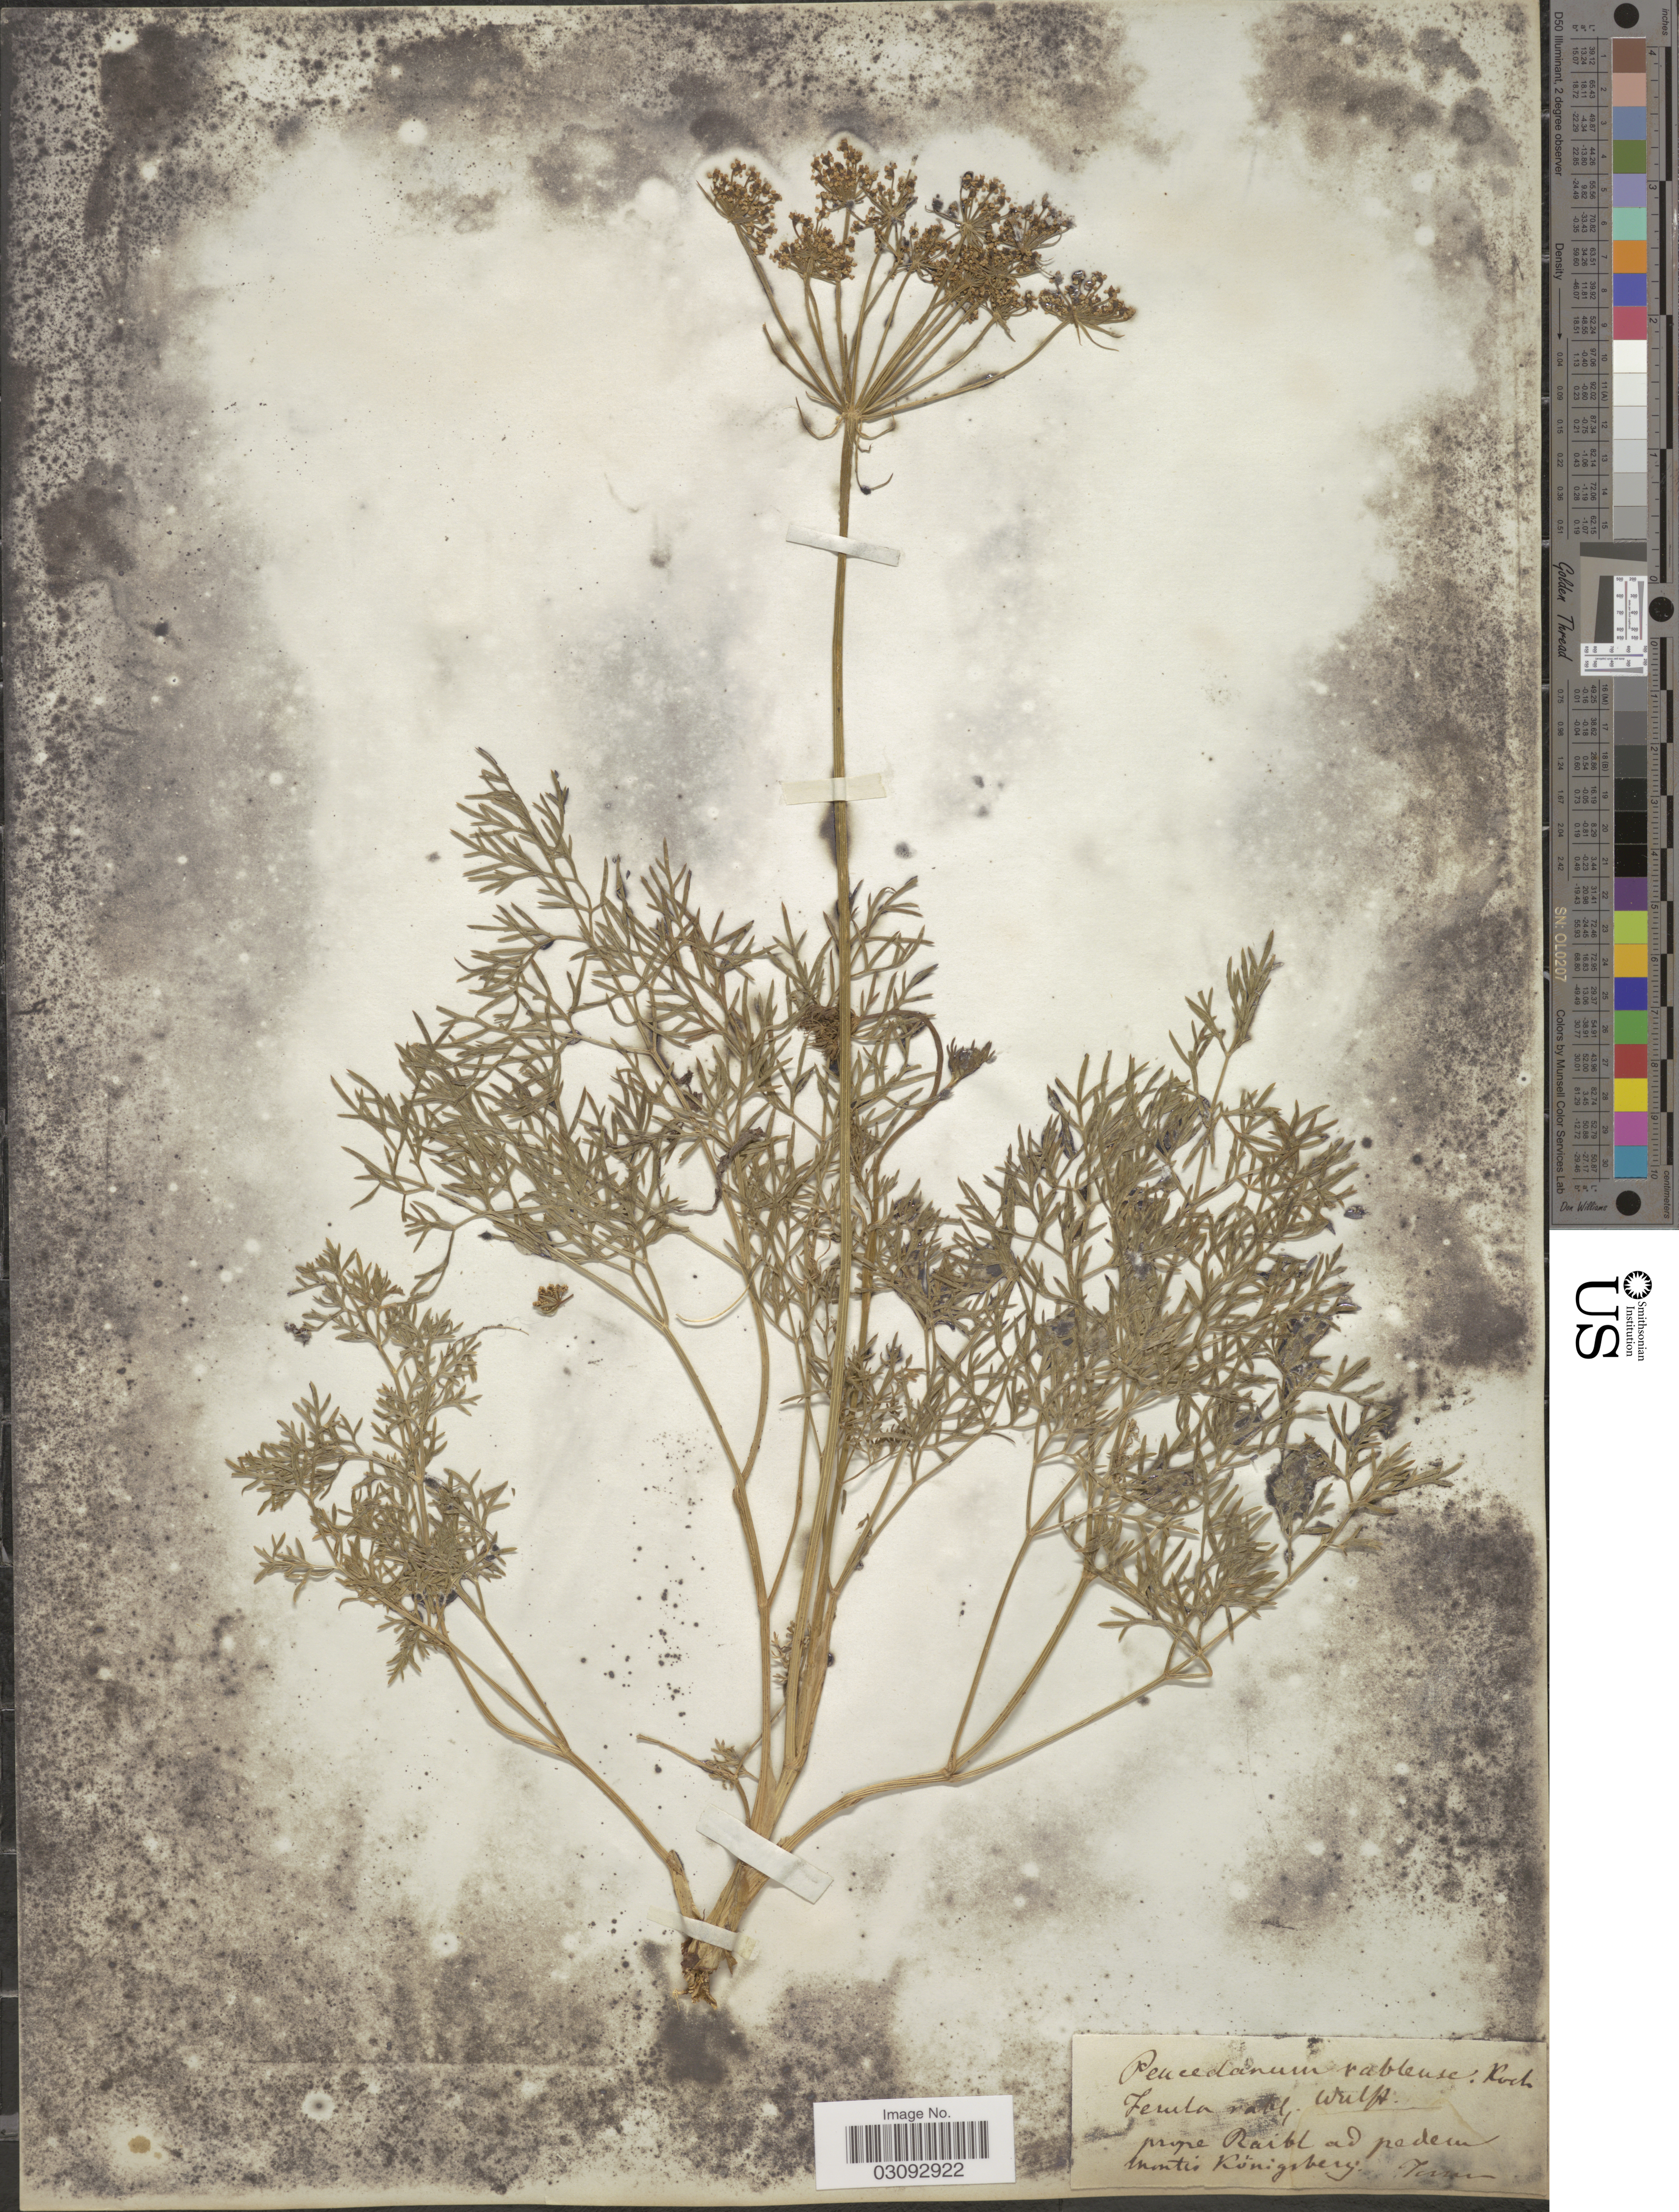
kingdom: Plantae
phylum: Tracheophyta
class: Magnoliopsida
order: Apiales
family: Apiaceae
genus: Peucedanum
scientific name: Peucedanum rablense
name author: W.D.J. Koch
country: Italy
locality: Prope Raibl ad pedem montis Königsberg.